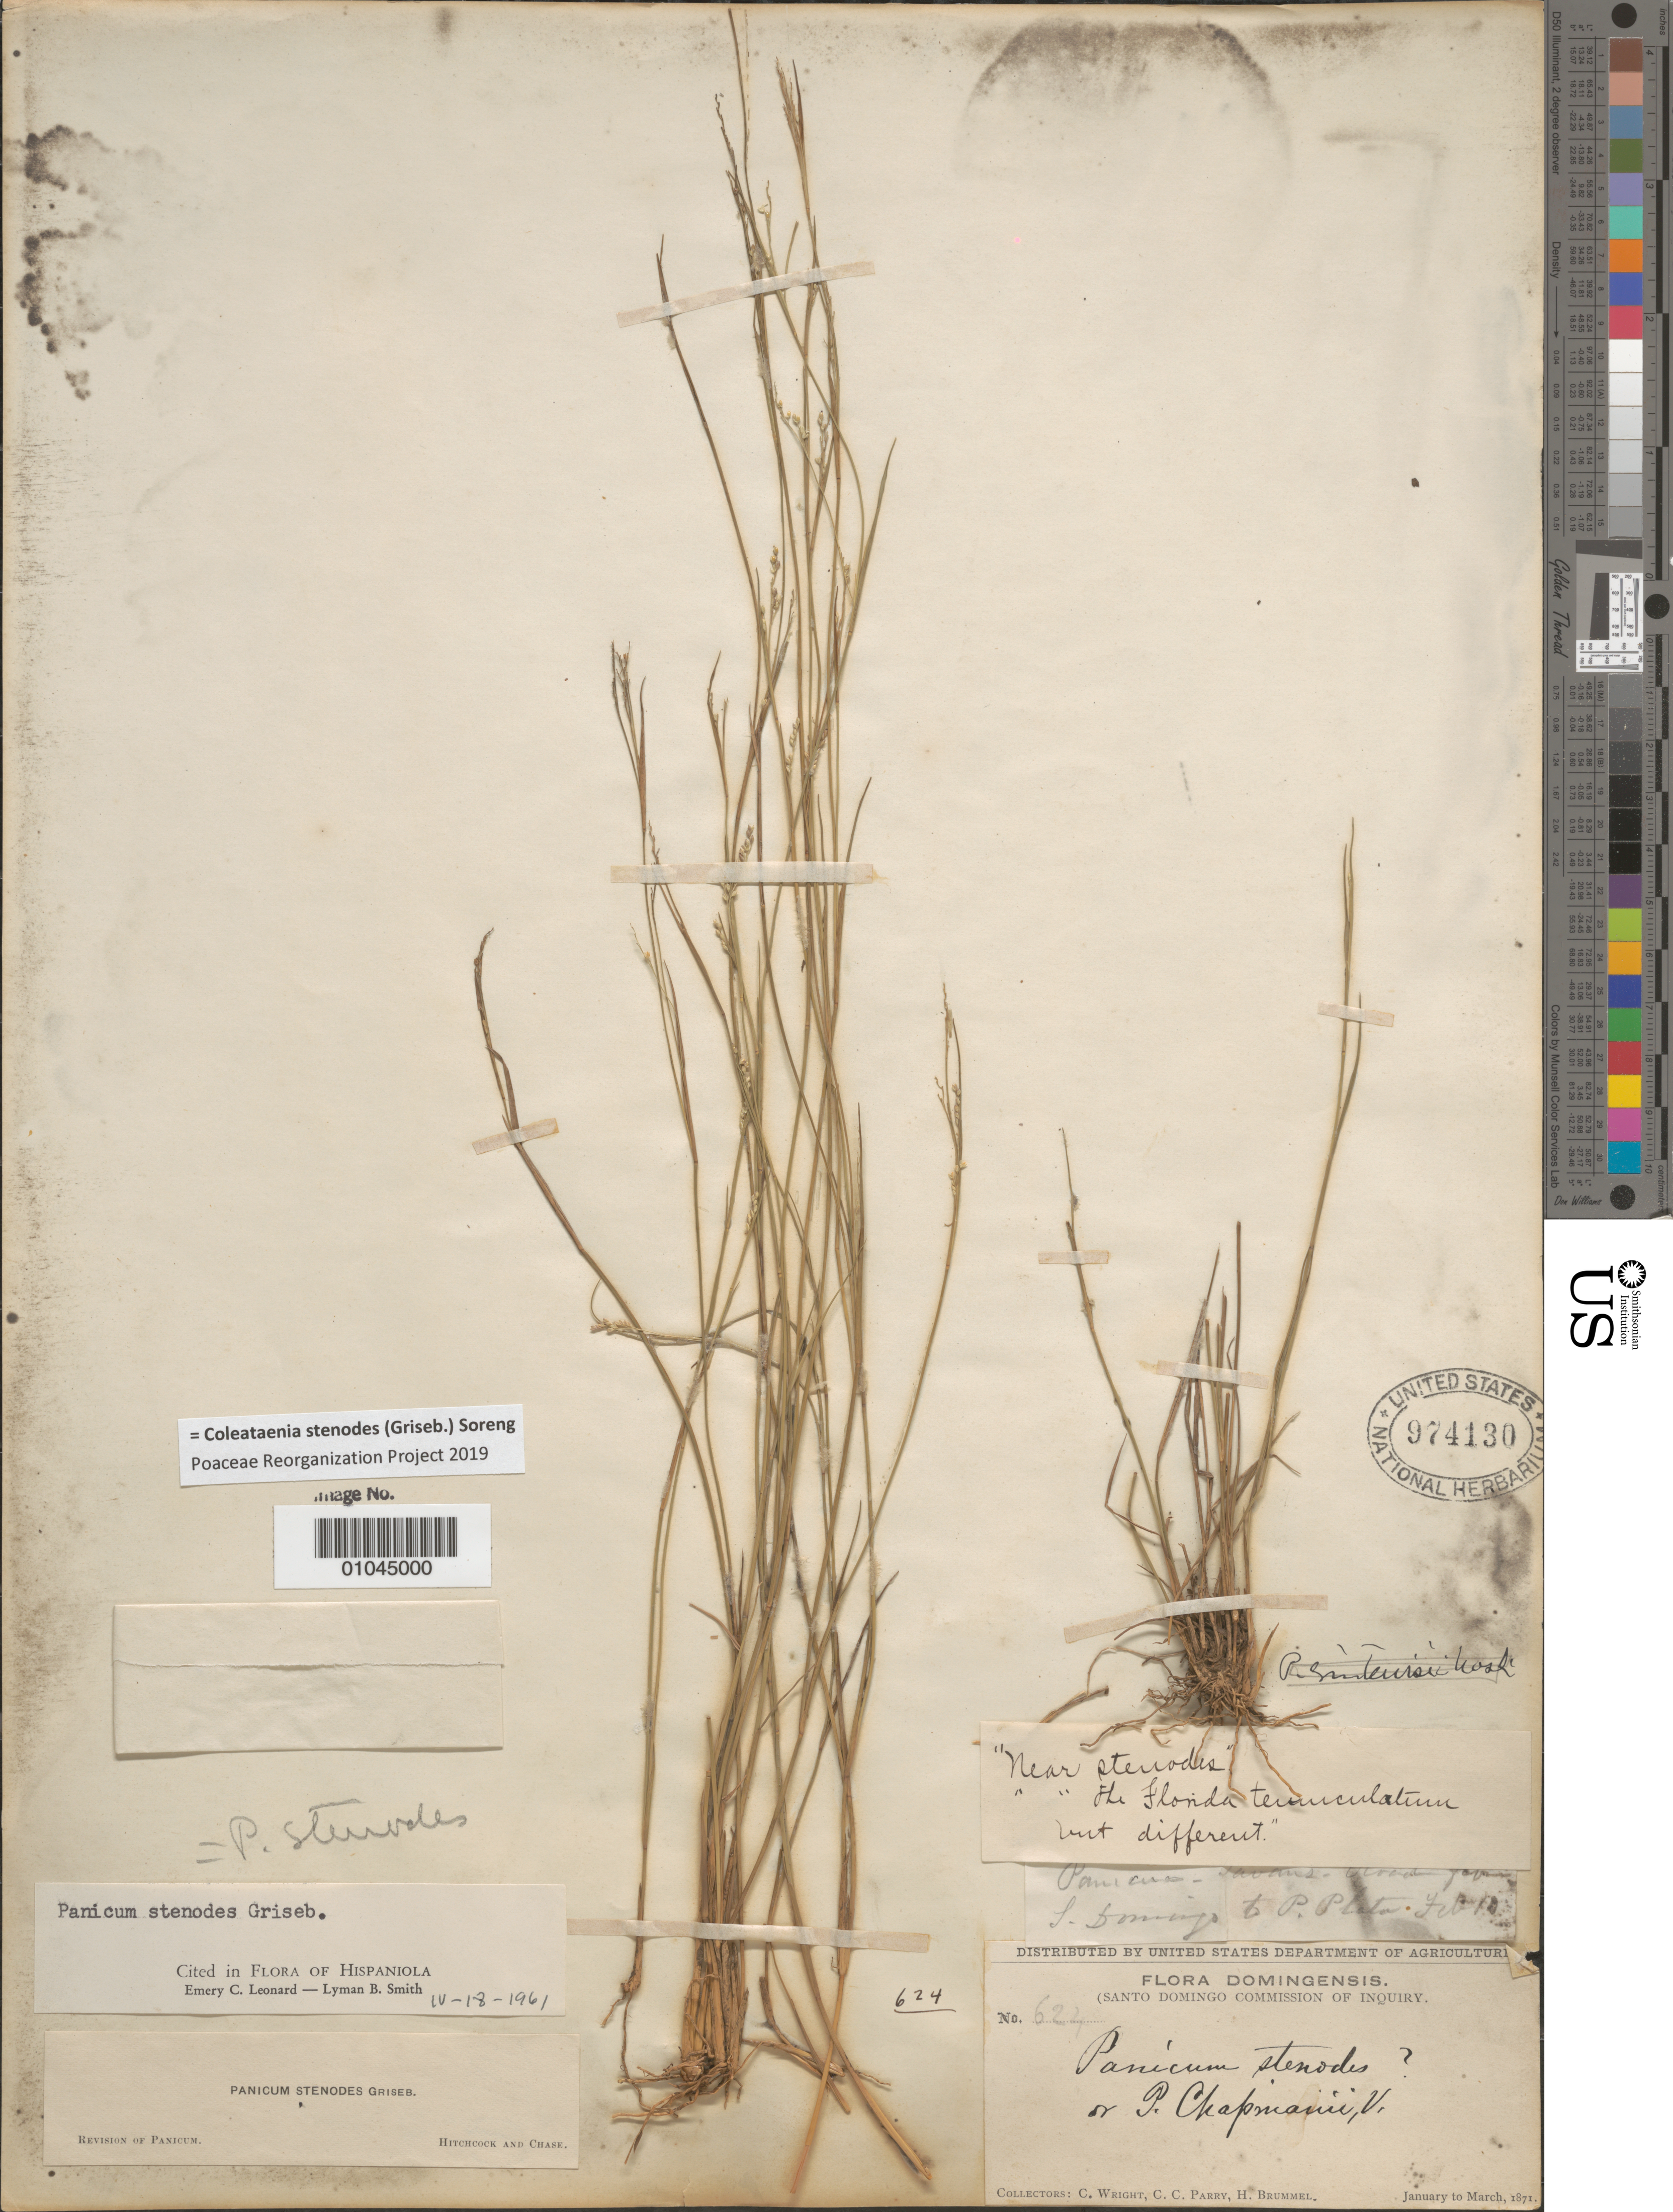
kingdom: Plantae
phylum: Tracheophyta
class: Liliopsida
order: Poales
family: Poaceae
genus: Panicum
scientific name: Panicum stenodes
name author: Griseb.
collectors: C. Wright, C. C. Parry & H. Brummel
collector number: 622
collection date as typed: Jan 1871 to -- Mar 1871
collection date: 1871-01/1871-03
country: Dominican Republic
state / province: Distrito Nacional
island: Hispaniola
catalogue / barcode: US 974130